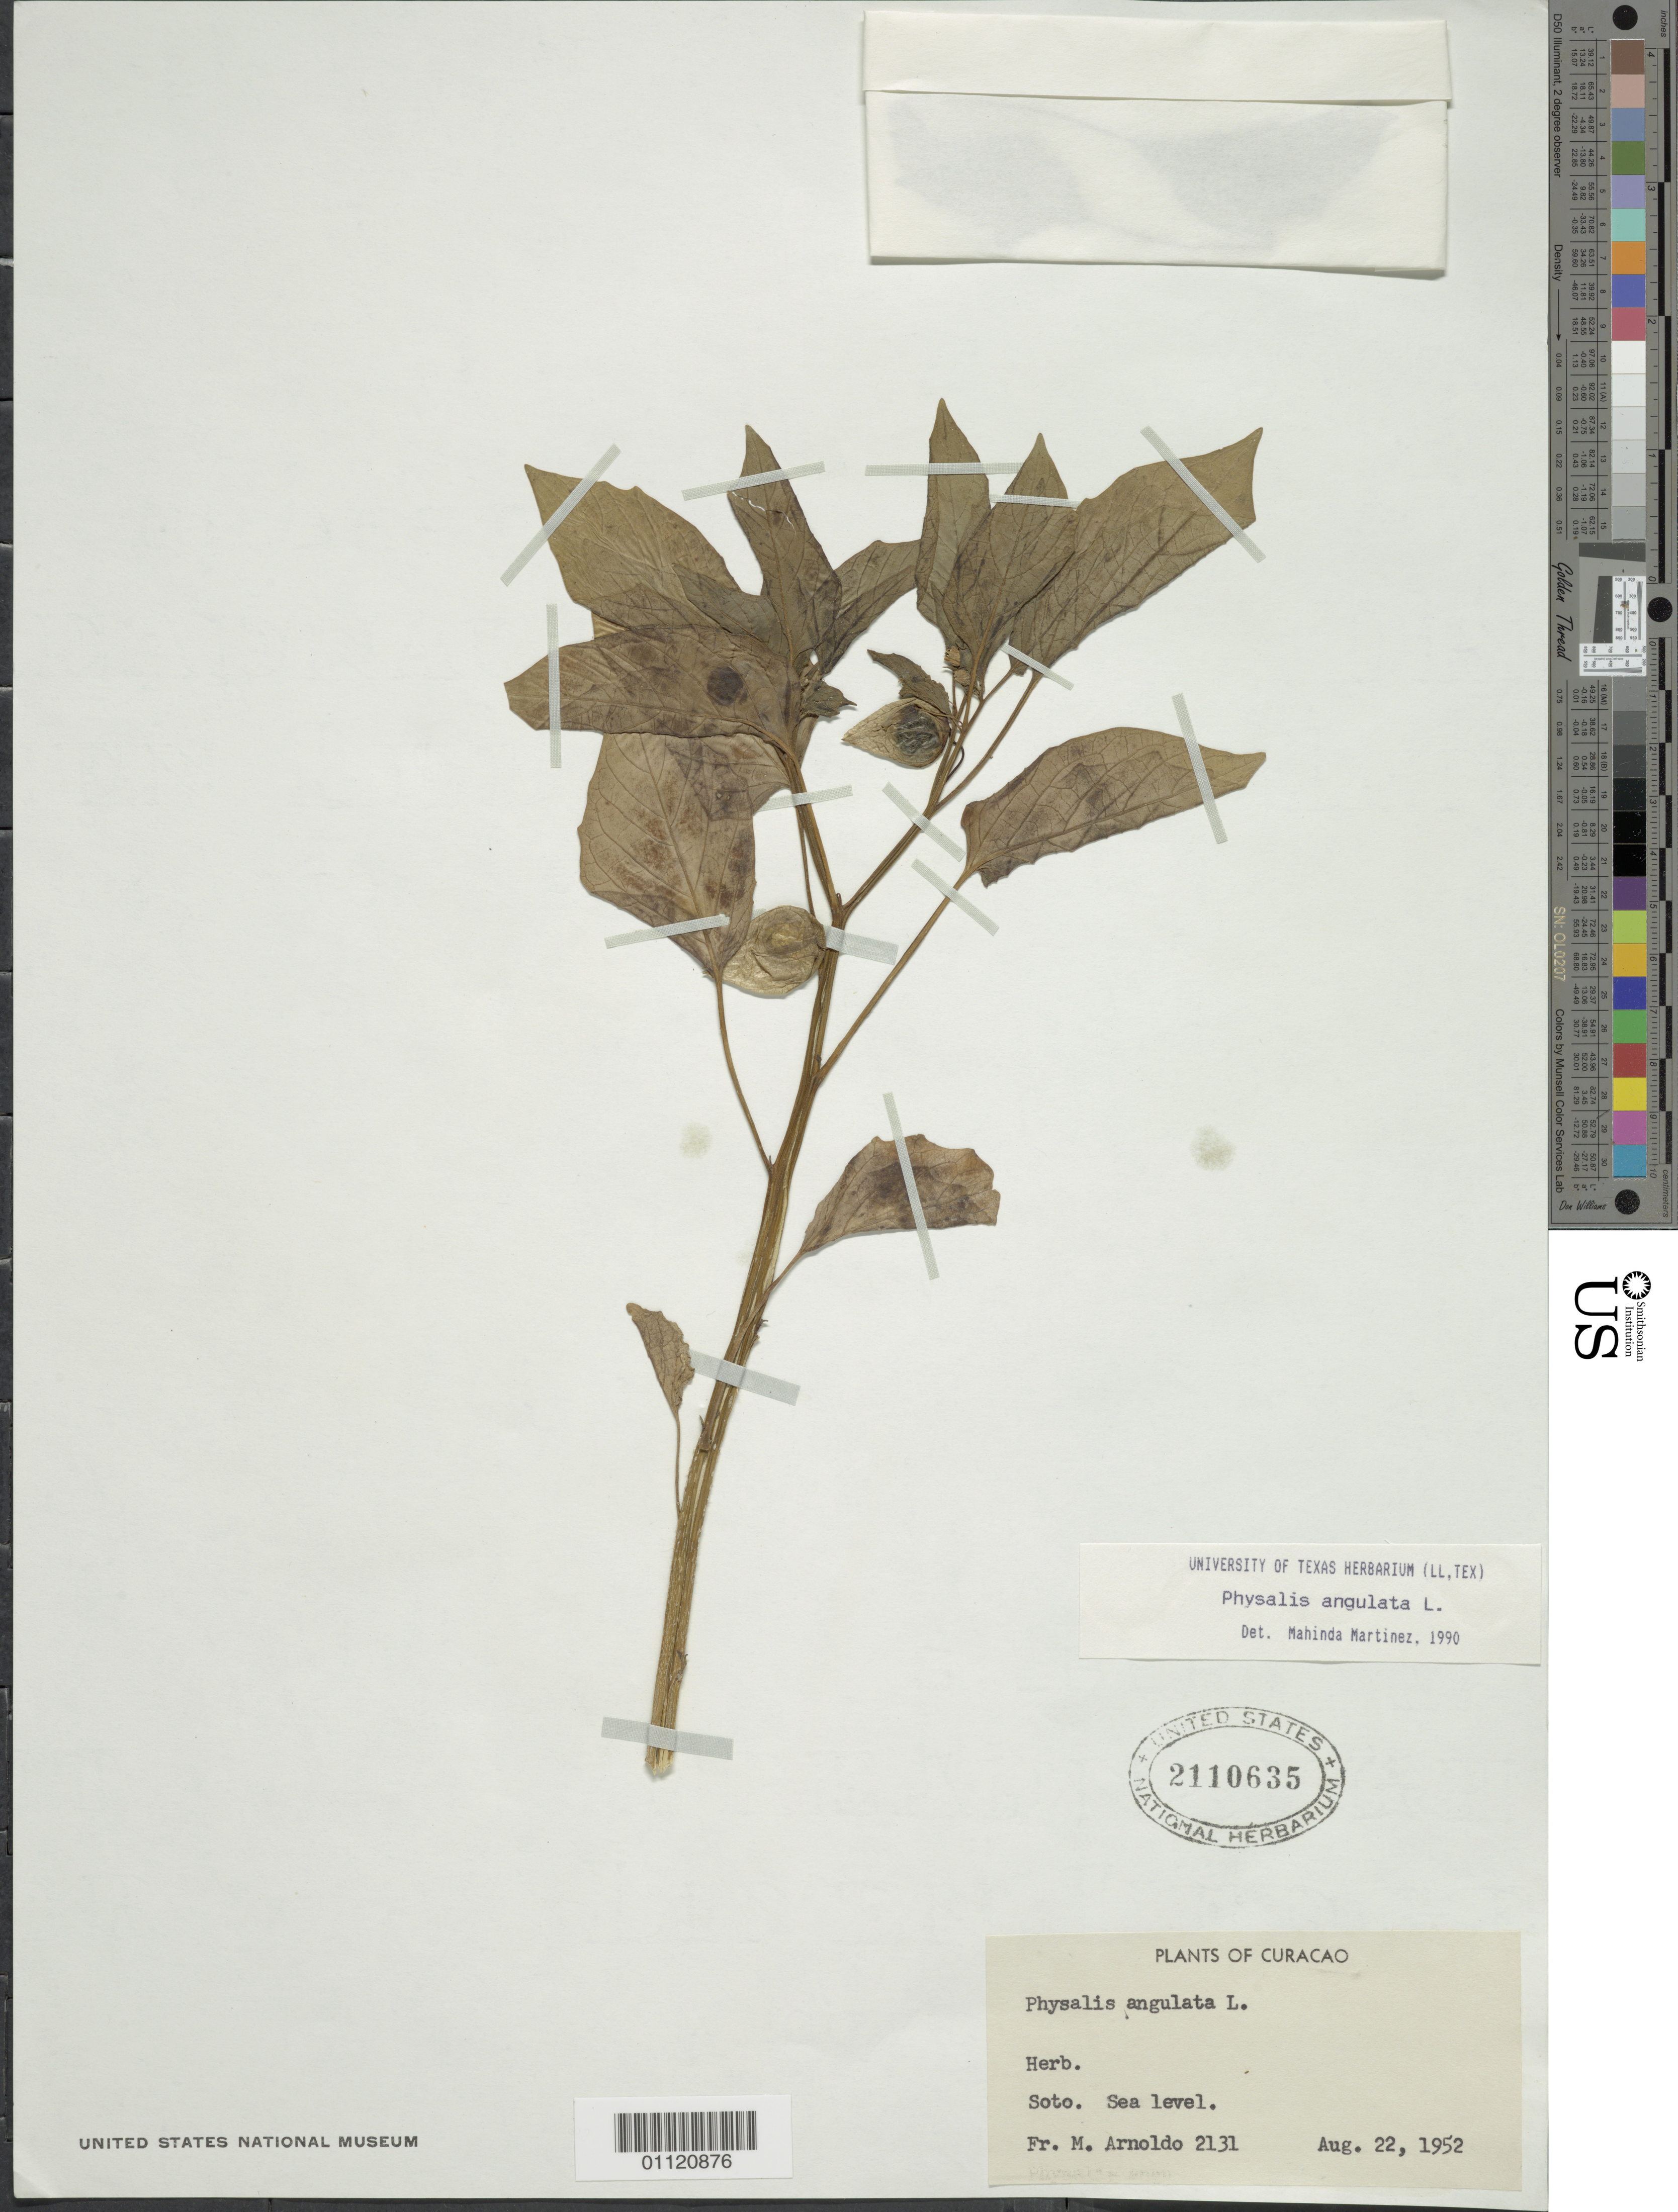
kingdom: Plantae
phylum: Tracheophyta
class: Magnoliopsida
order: Solanales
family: Solanaceae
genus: Physalis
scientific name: Physalis angulata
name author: L.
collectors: N. Arnoldo-Broeders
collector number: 2131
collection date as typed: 22 Aug 1952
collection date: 1952-08-22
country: Curaçao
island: Curaçao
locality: Soto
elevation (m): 0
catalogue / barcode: US 2110635